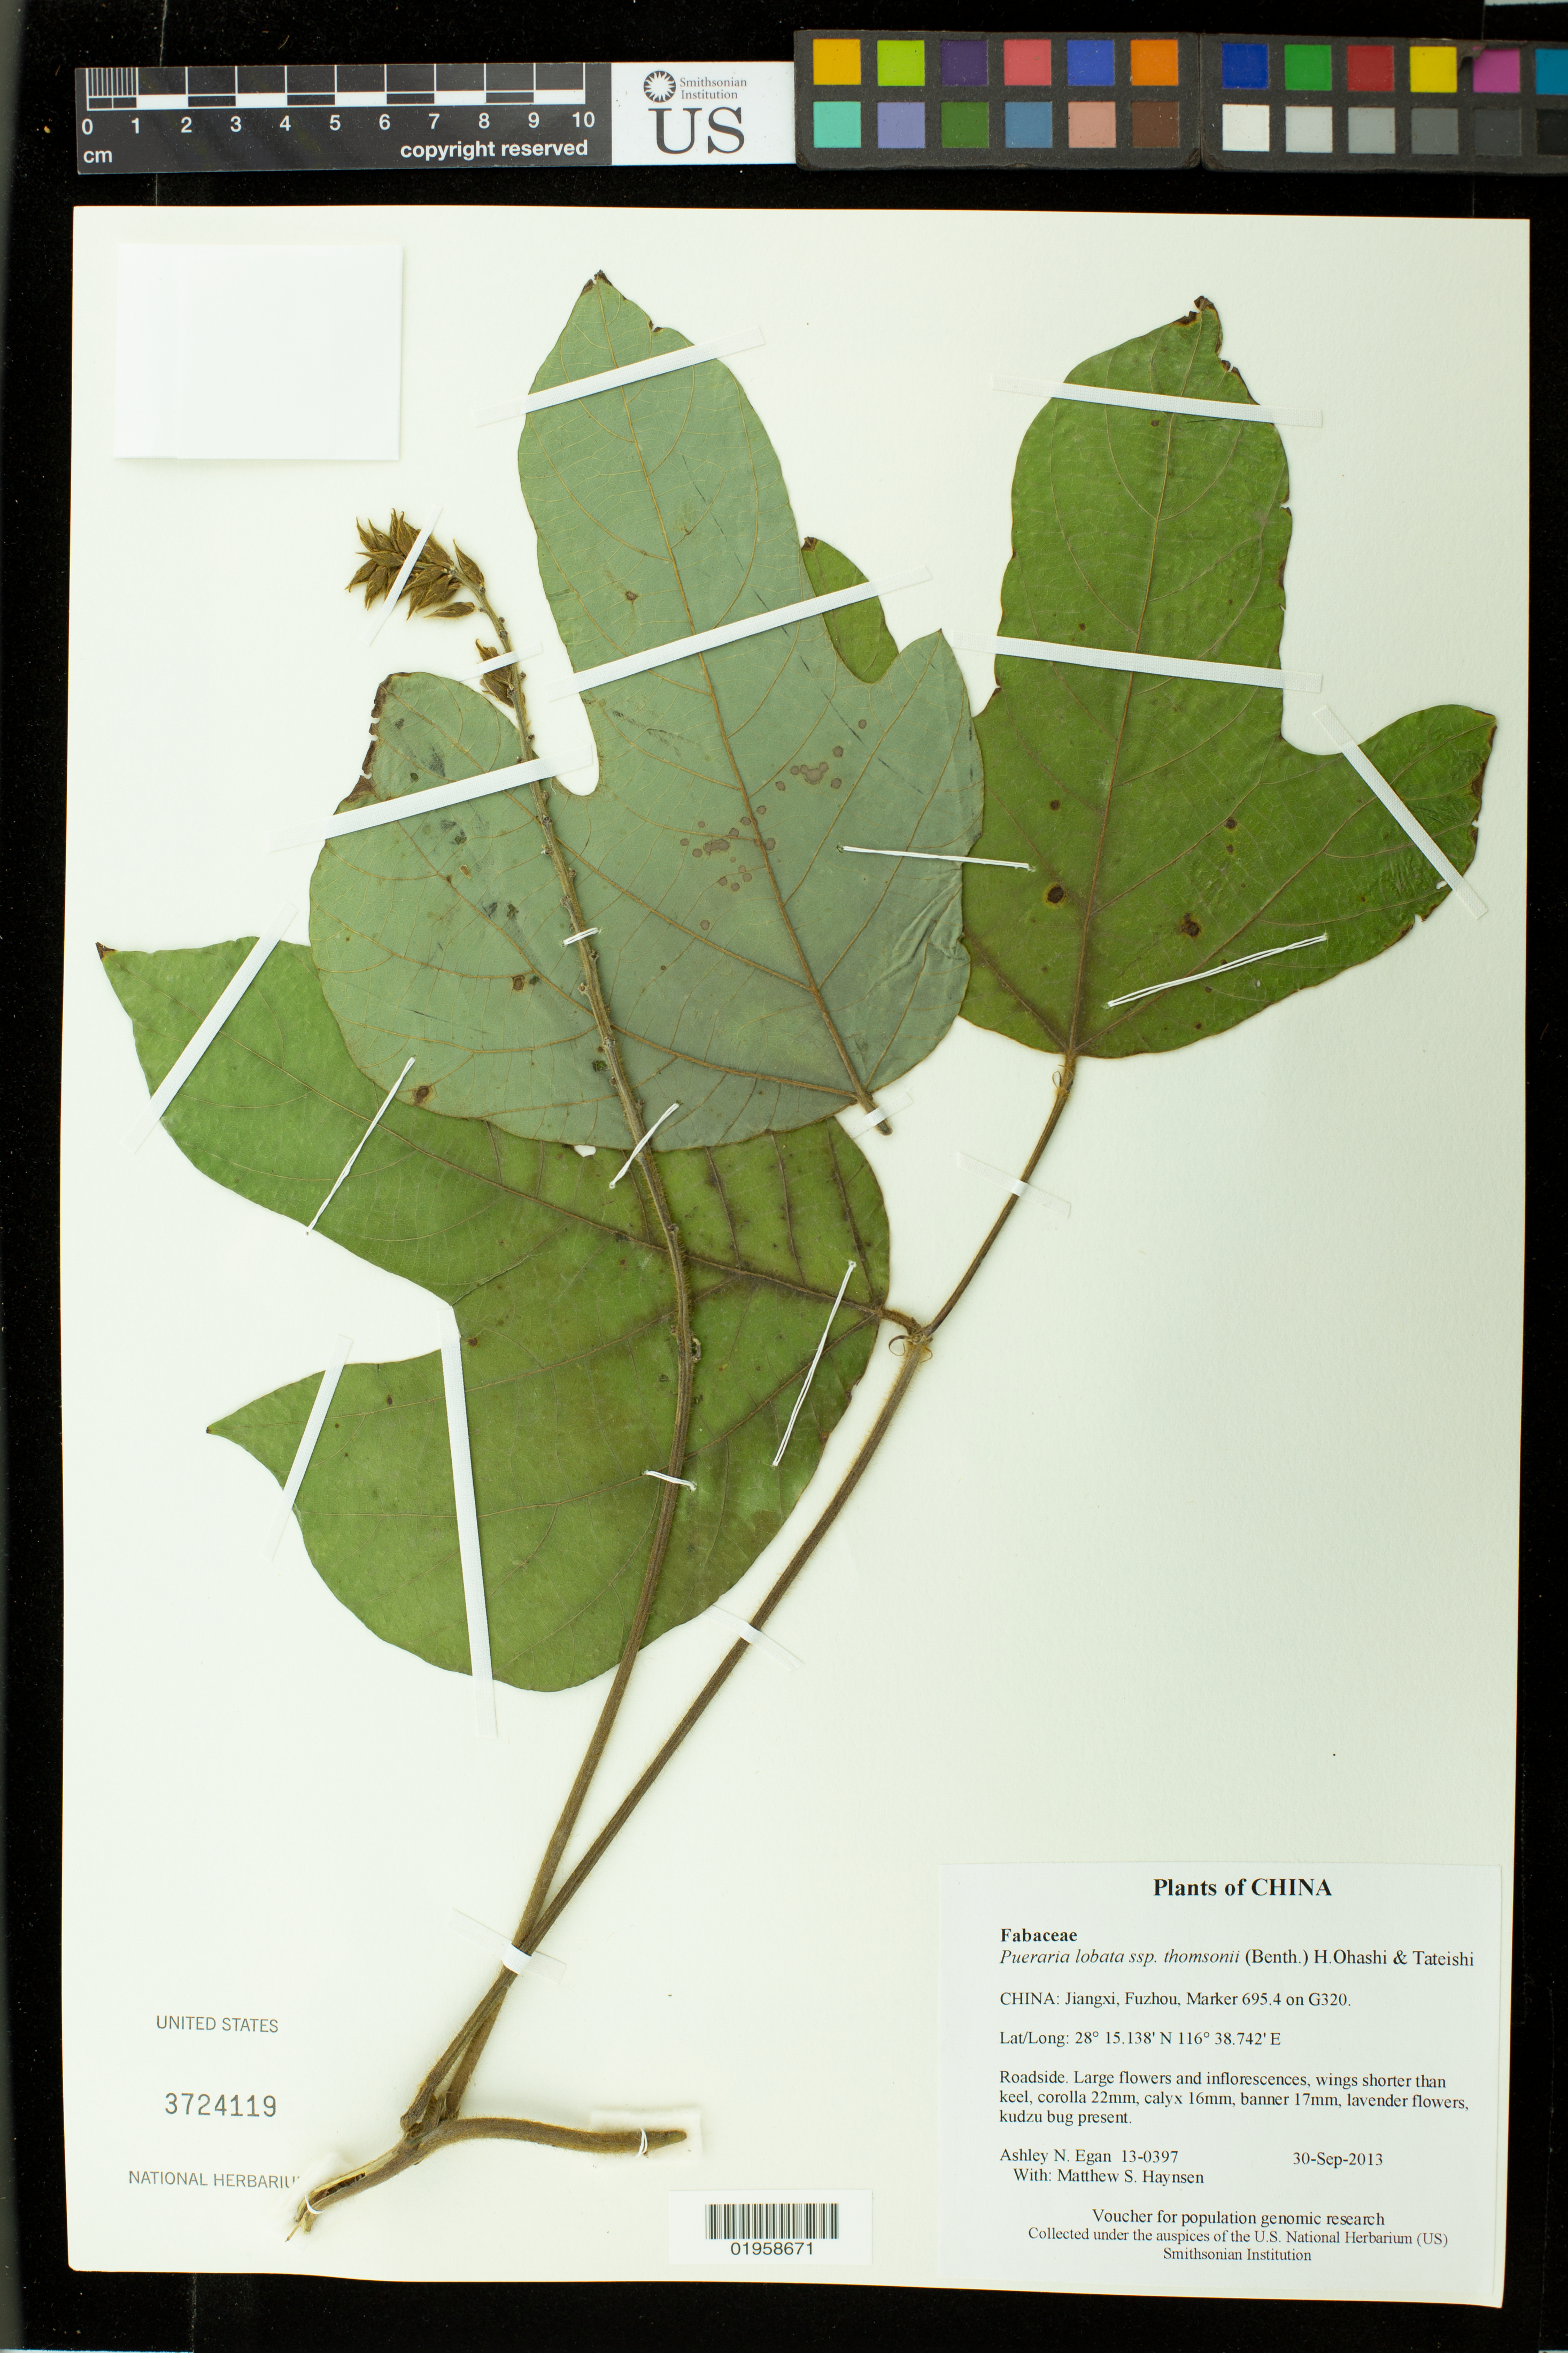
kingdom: Plantae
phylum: Tracheophyta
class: Magnoliopsida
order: Fabales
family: Fabaceae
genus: Pueraria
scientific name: Pueraria lobata subsp. thomsonii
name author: (Benth.) H. Ohashi & Tateishi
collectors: A. N. Egan & M. Hansen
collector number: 13-0397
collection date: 2013-09-30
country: China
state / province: Jiangxi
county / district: Fuzhou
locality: Marker 695.4 on G320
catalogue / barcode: US 3724119